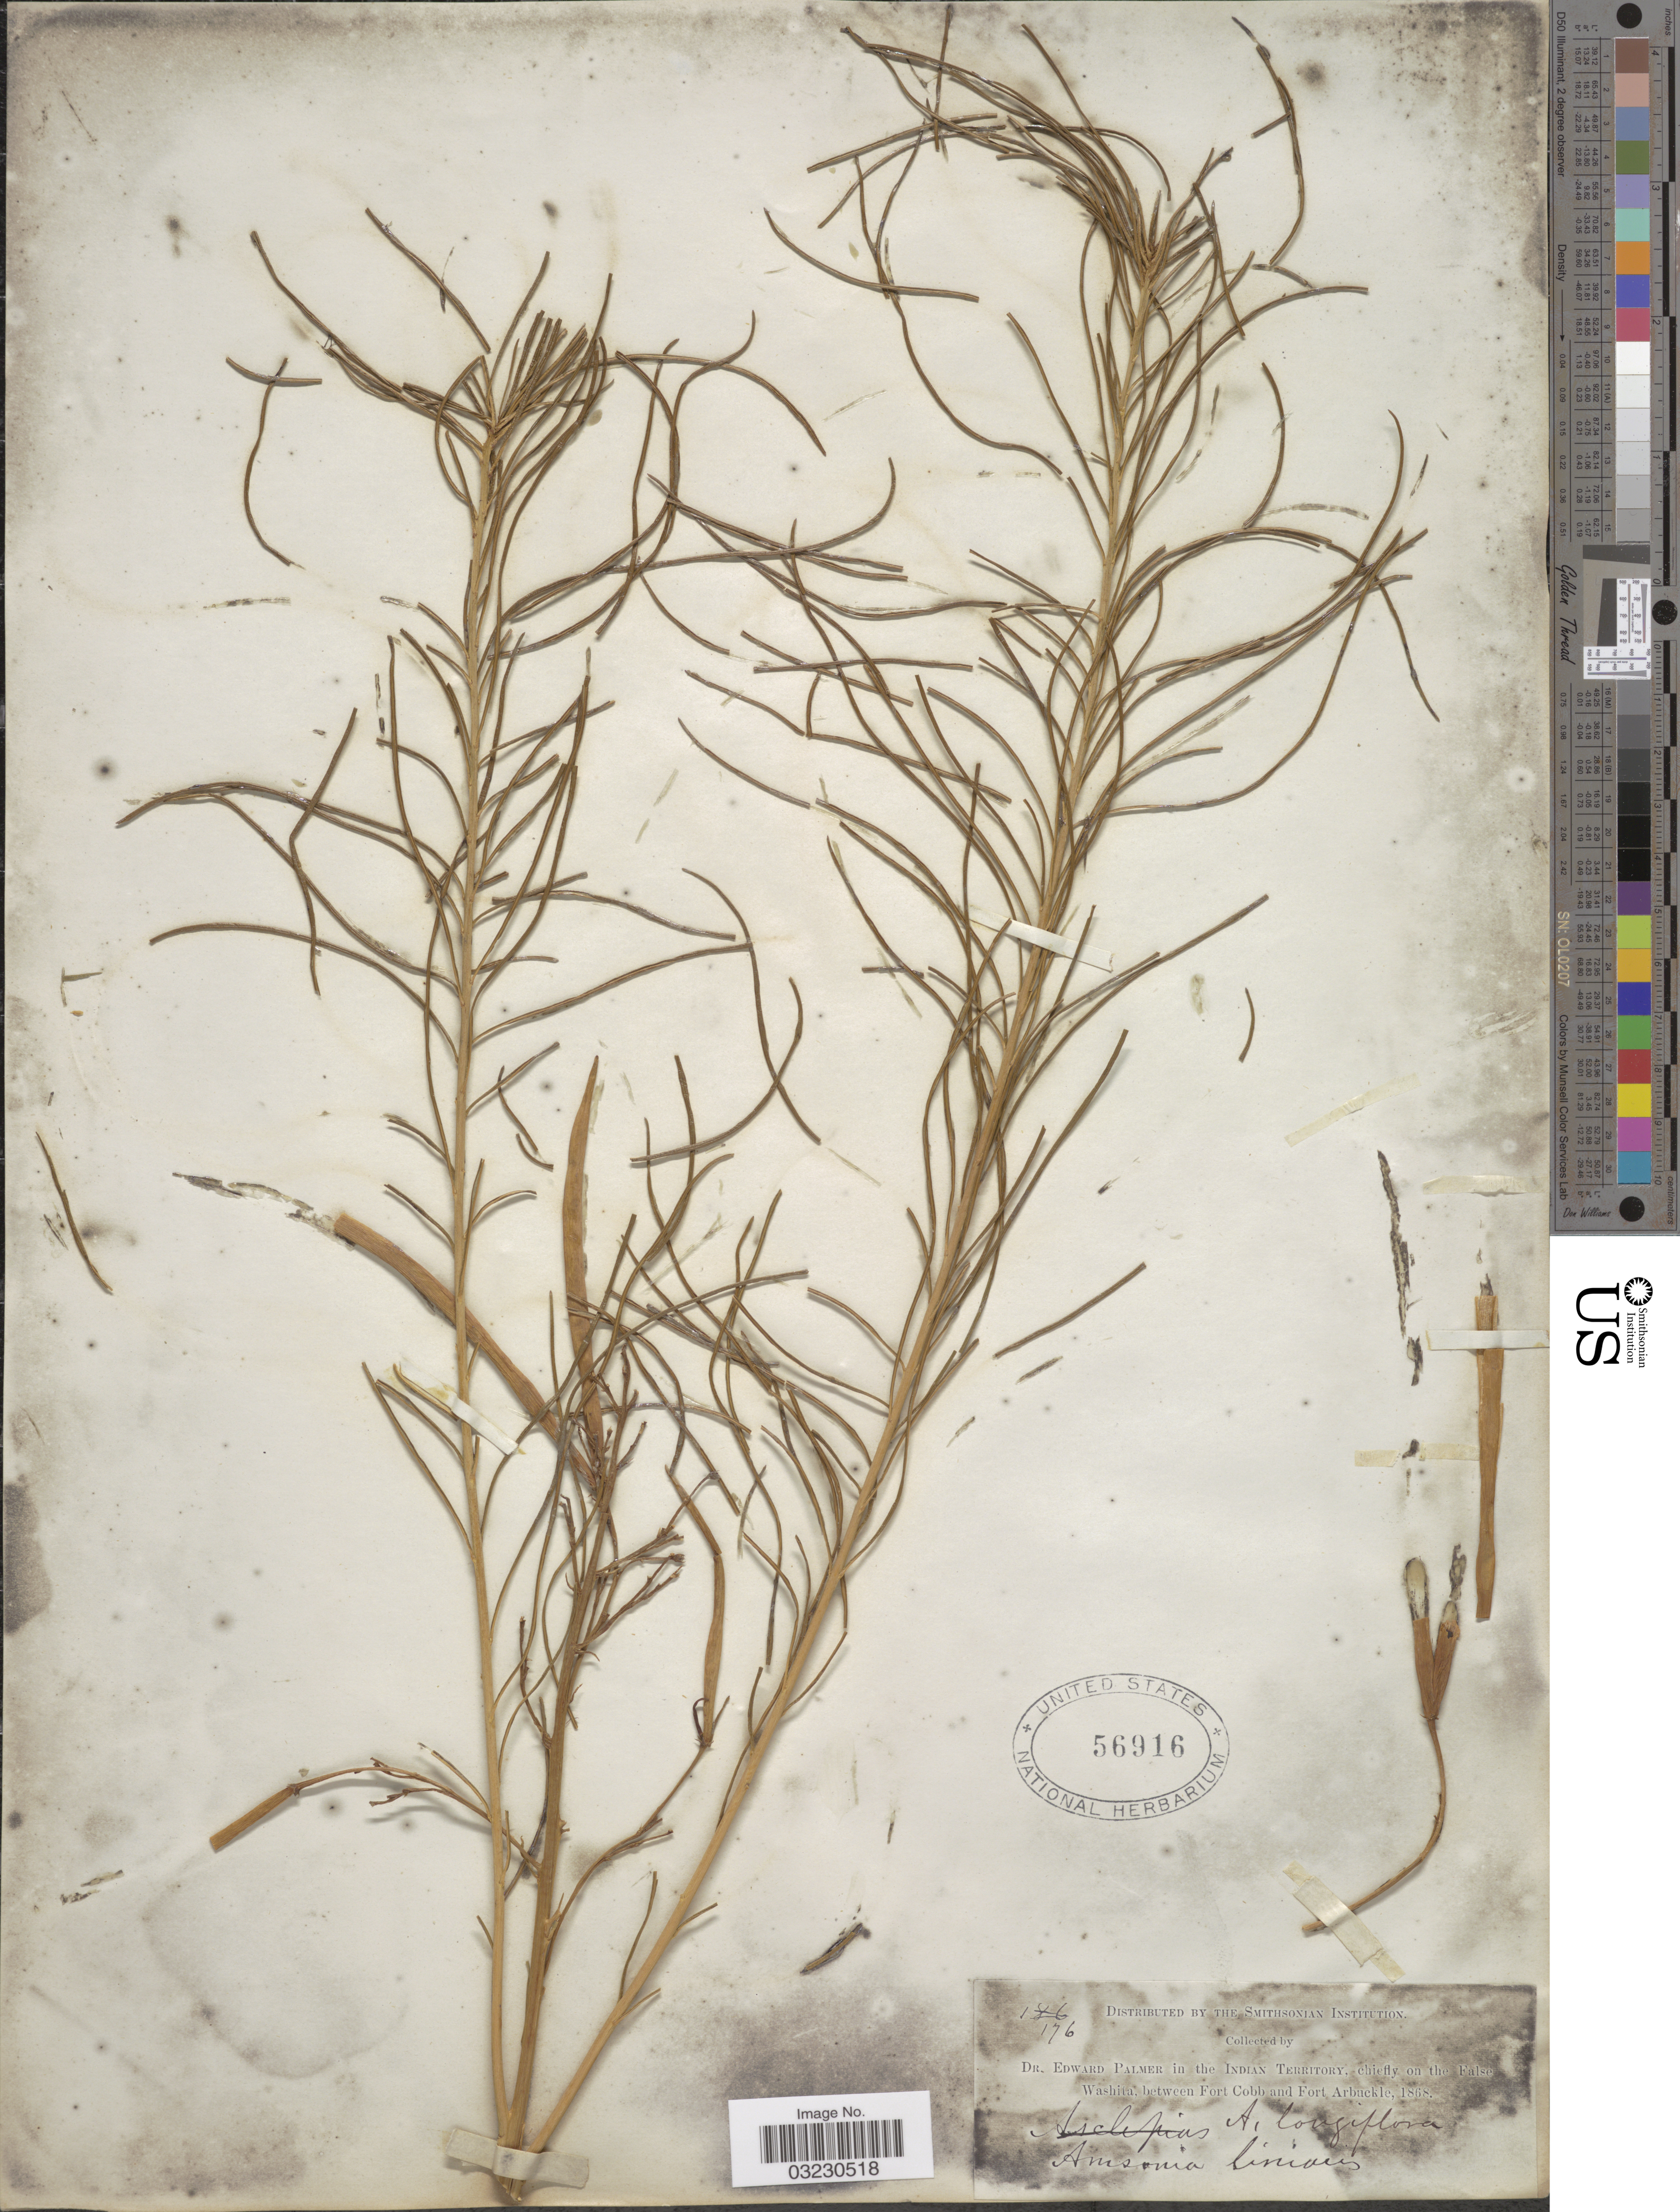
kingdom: Plantae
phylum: Tracheophyta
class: Magnoliopsida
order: Gentianales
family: Apocynaceae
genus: Amsonia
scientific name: Amsonia longiflora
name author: Torr.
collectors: E. Palmer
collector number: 176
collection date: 1868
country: United States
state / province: Oklahoma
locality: Indian Territory, chiefly on the False Washita, between Fort Cobb and Fort Arbuckle.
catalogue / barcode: US 56916